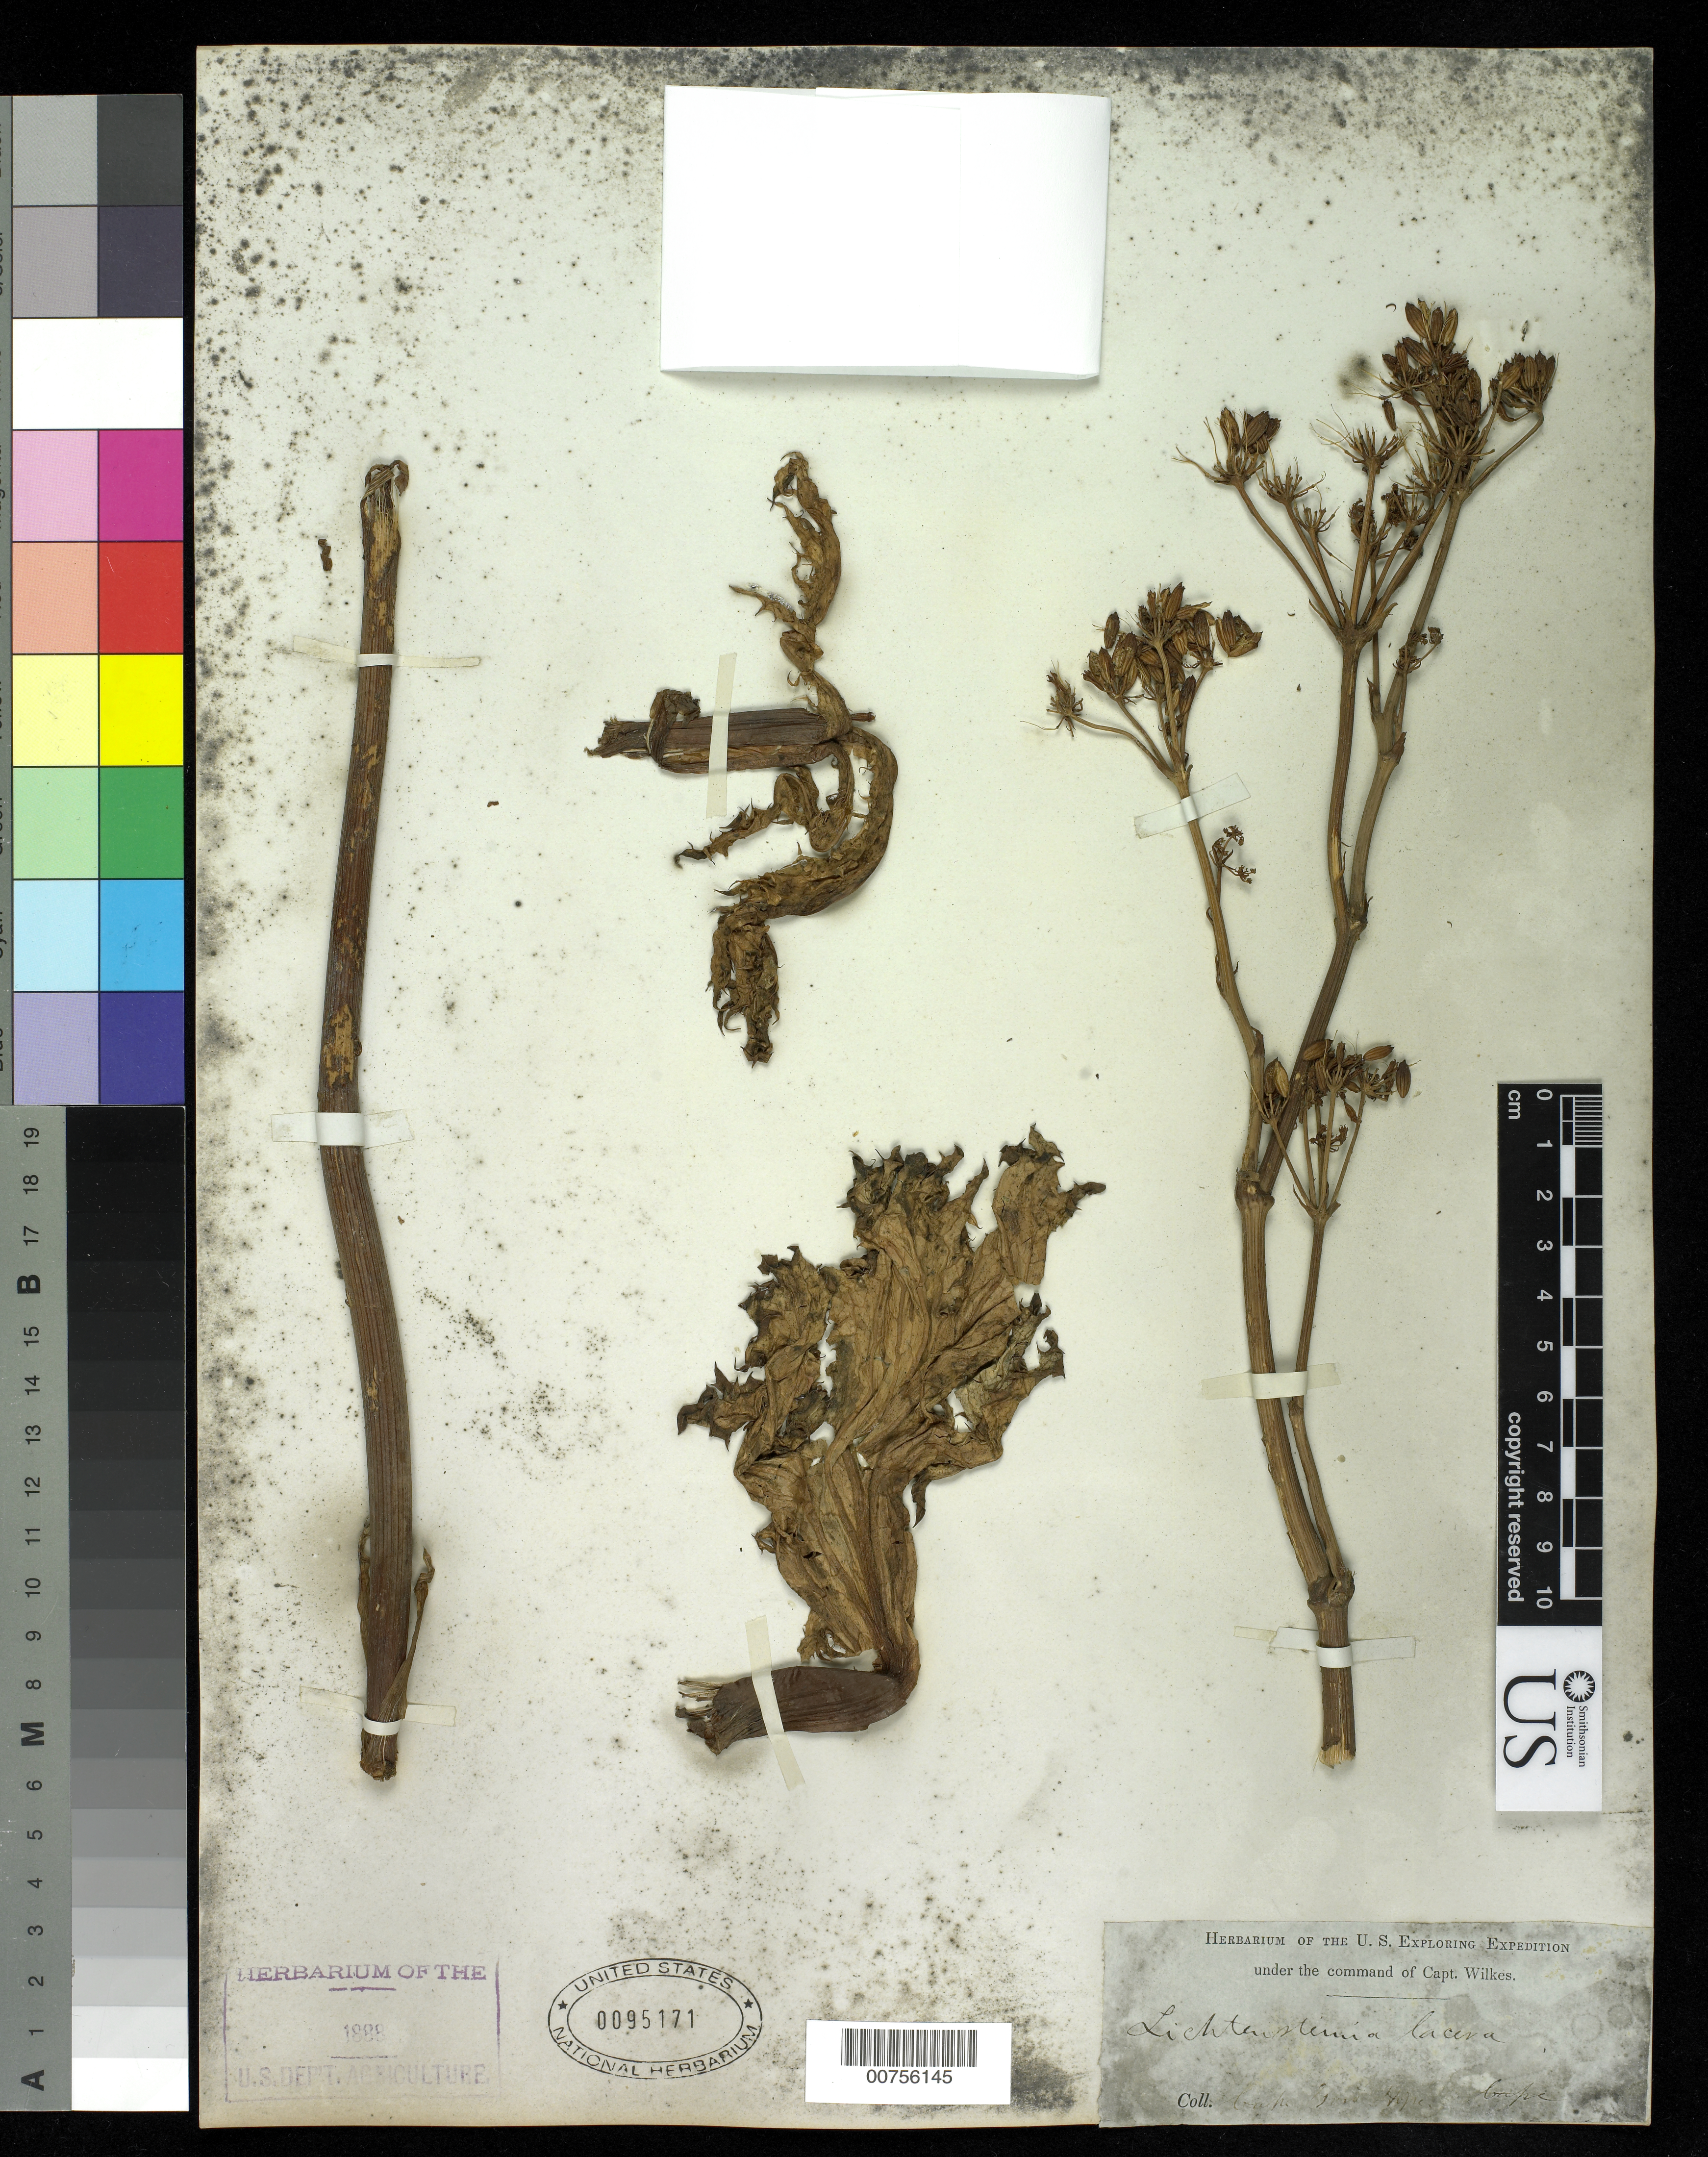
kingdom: Plantae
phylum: Tracheophyta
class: Magnoliopsida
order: Apiales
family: Apiaceae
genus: Lichtensteinia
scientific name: Lichtensteinia lacera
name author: Cham. & Schltdl.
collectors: Wilkes Explor. Exped.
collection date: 1838/1842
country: South Africa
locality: Cape of Good Hope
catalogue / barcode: US 95171